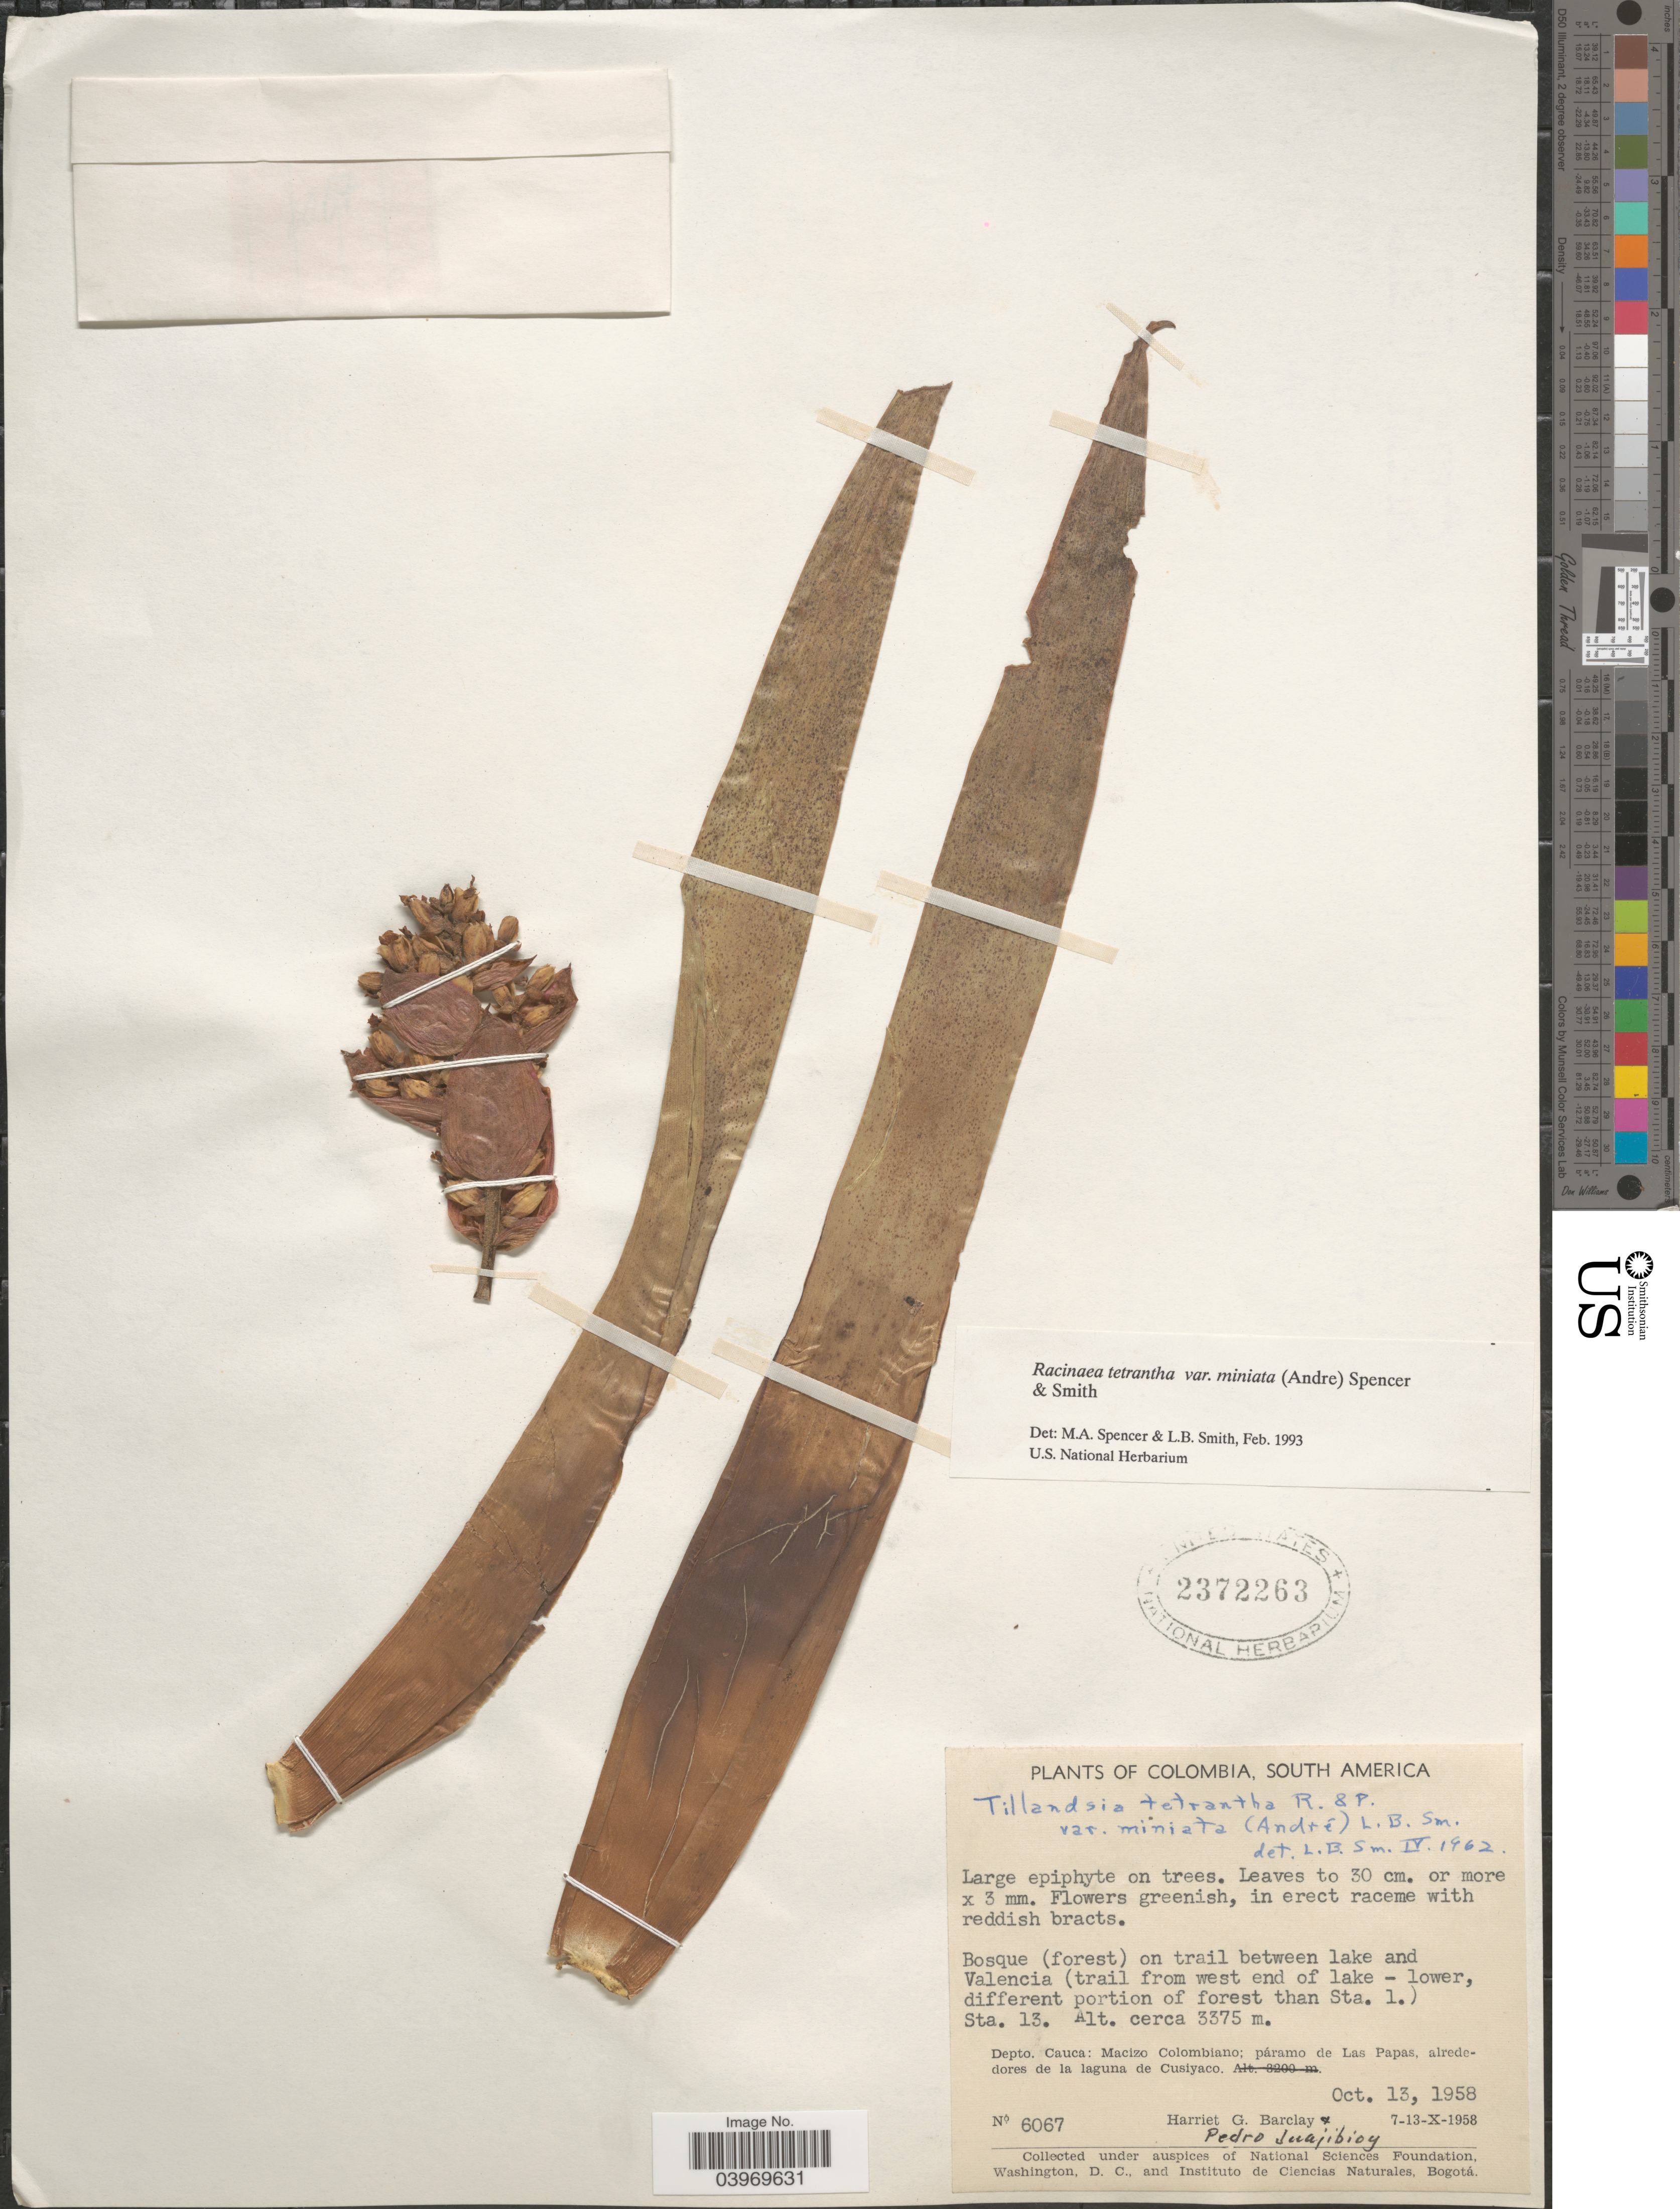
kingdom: Plantae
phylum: Tracheophyta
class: Liliopsida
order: Poales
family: Bromeliaceae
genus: Racinaea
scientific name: Racinaea tetrantha var. miniata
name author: (André) M.A. Spencer & L.B. Sm.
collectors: H. G. Barclay & P. Juajibioy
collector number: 6067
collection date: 1958-10-13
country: Colombia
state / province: Cauca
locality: Bosque (forest) on trail between lake and Valencia (trail from west end lake - lower, different portion of forest than Sta. 1.) Sta. 13. Depto. Cauca: Macizo Colombiano; páramo de Las Papas, alrededores de la laguna de Cusiyaco.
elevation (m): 3375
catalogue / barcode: US 2372263